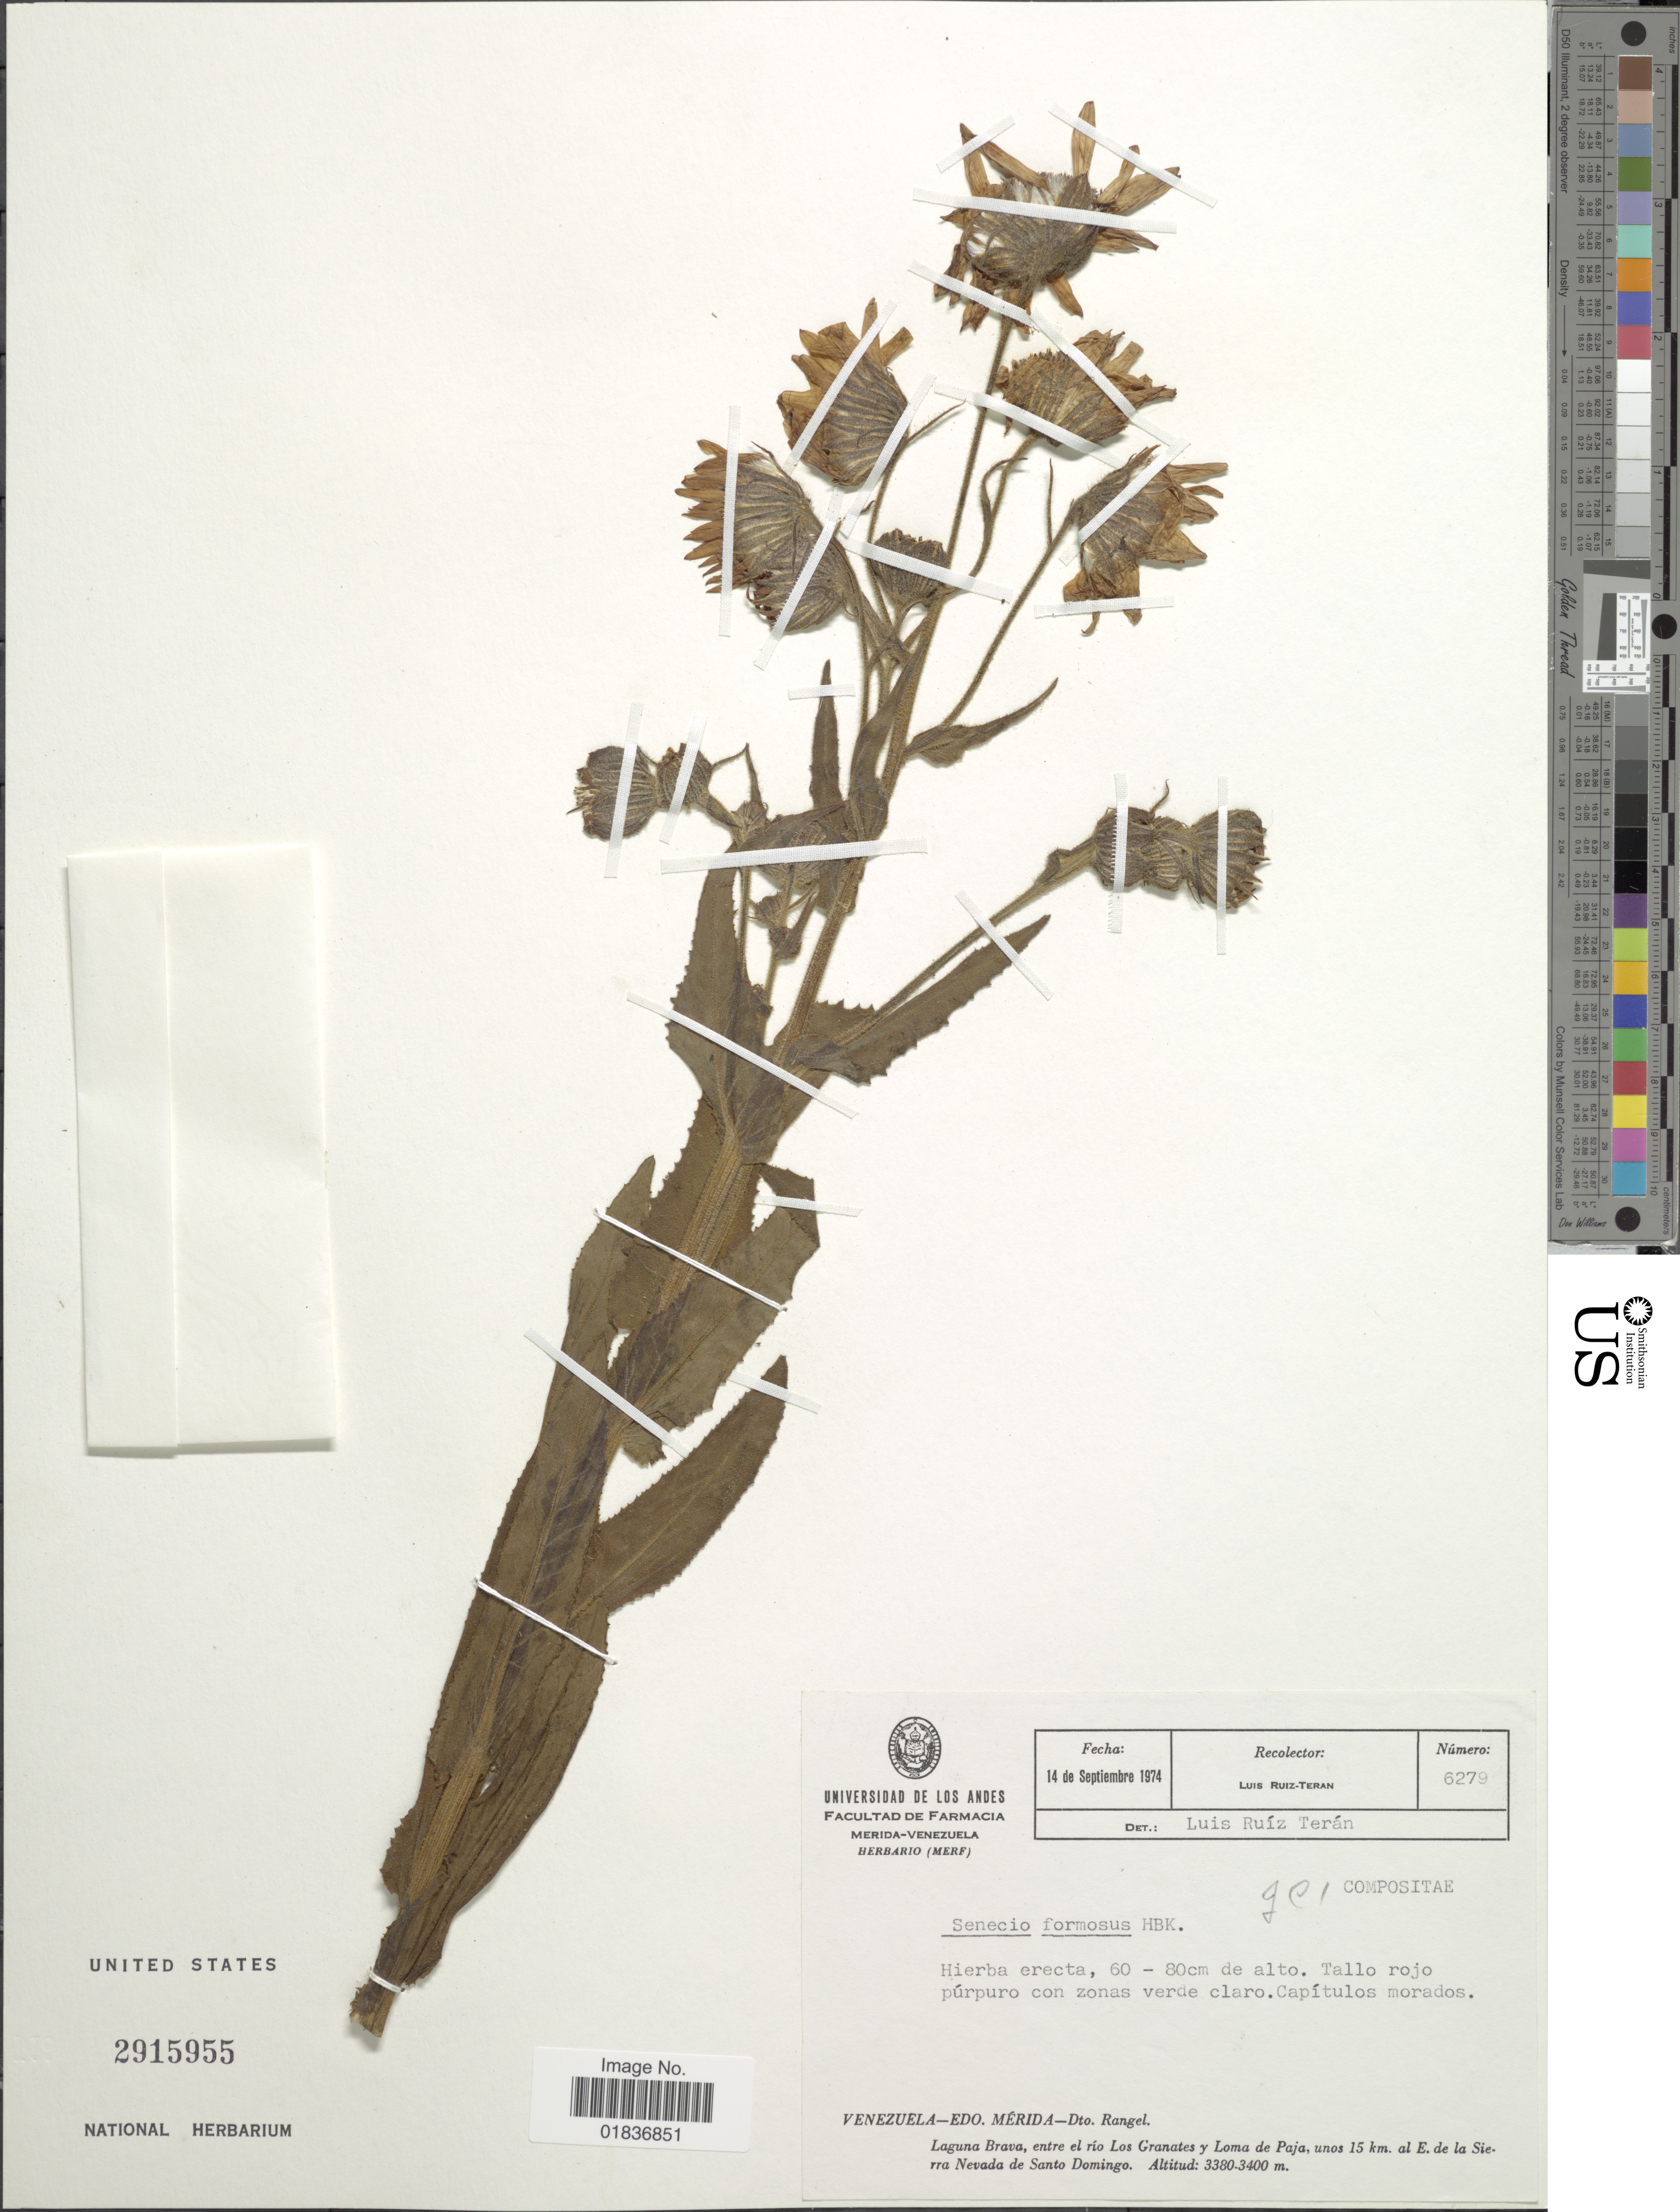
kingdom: Plantae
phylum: Tracheophyta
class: Magnoliopsida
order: Asterales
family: Asteraceae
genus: Senecio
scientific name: Senecio wedglacialis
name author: Cuatrec.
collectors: L. E. Ruíz-Terán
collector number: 6279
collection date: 1974-09-14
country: Venezuela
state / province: Mérida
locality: Edo. Merida-Dto. Rangel. Laguna Brava, entre el rio Los Granates y Loma de Paja, unos 15 km. al E. de la Sierra Nevada de Santo Domingo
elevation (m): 3380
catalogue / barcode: US 2915955